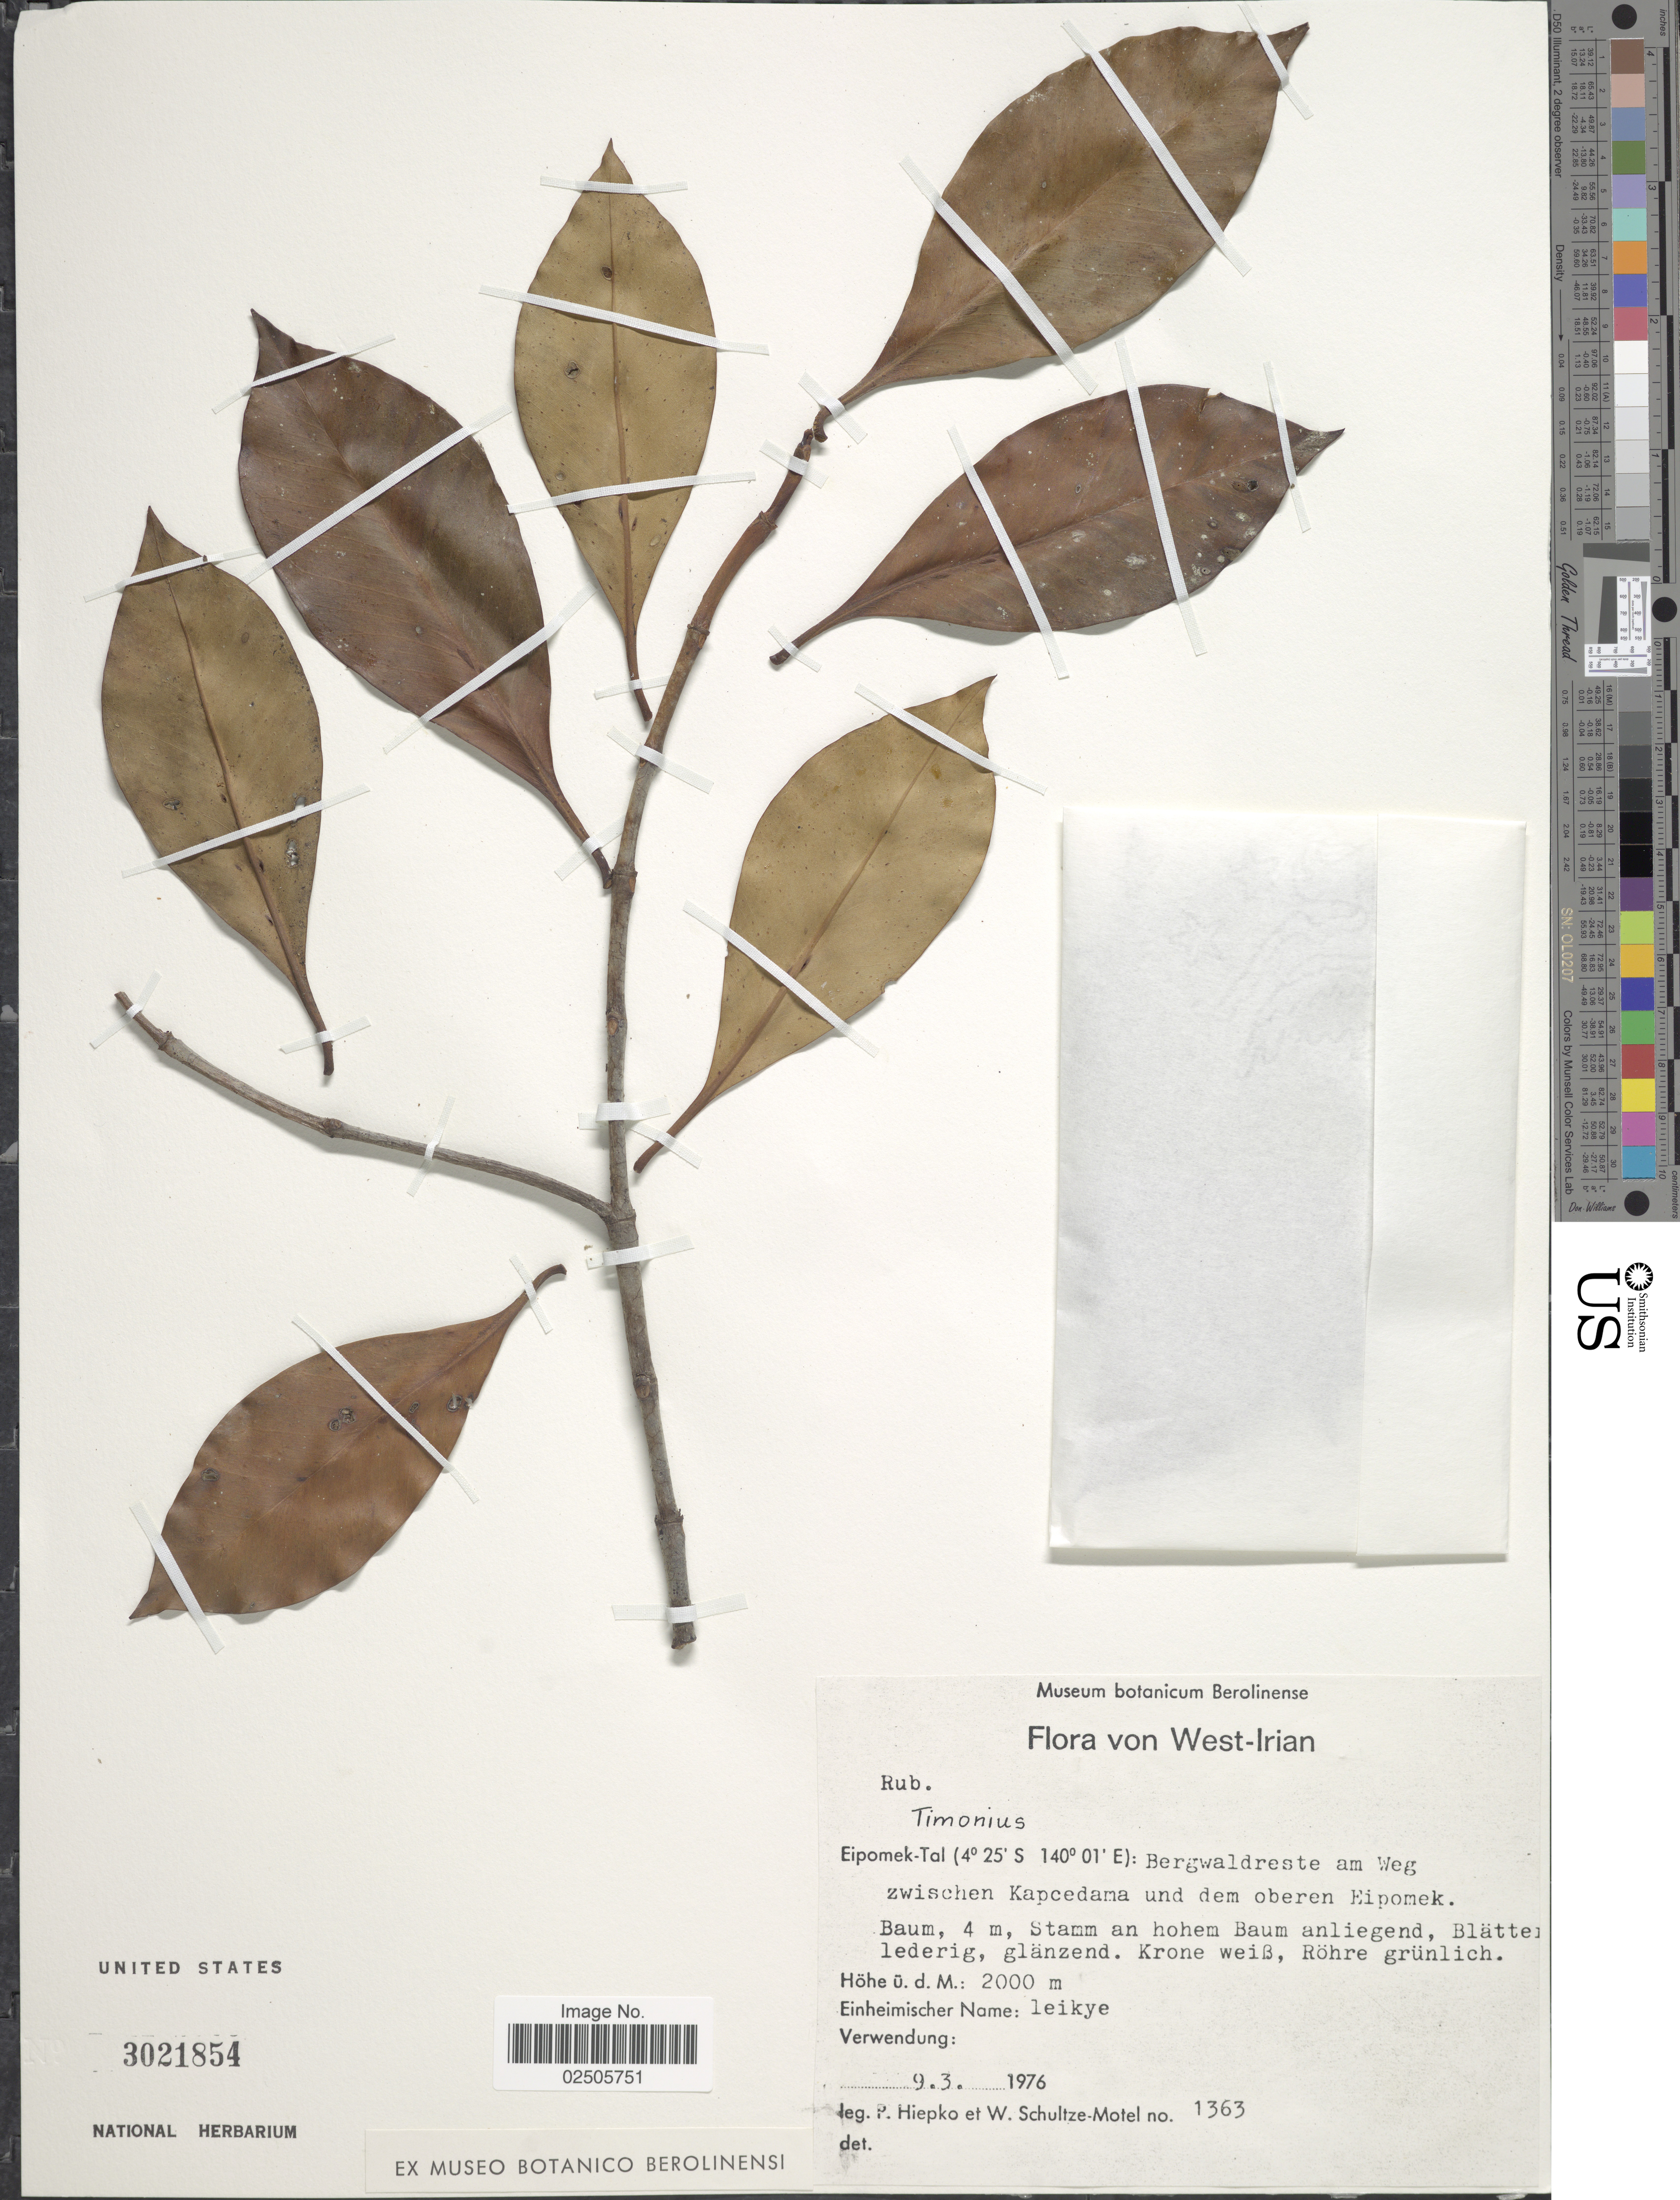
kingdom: Plantae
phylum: Tracheophyta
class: Magnoliopsida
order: Gentianales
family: Rubiaceae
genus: Timonius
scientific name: Timonius sp.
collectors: P. H. Hiepko & W. Schultze-Motel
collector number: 1363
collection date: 1976-03-09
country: Iran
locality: West Iran, Eipomek Tal: Bergwaldreste am Weg zwischen Kapcedama und dem oberen Eipomek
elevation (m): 2000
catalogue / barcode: US 3021854